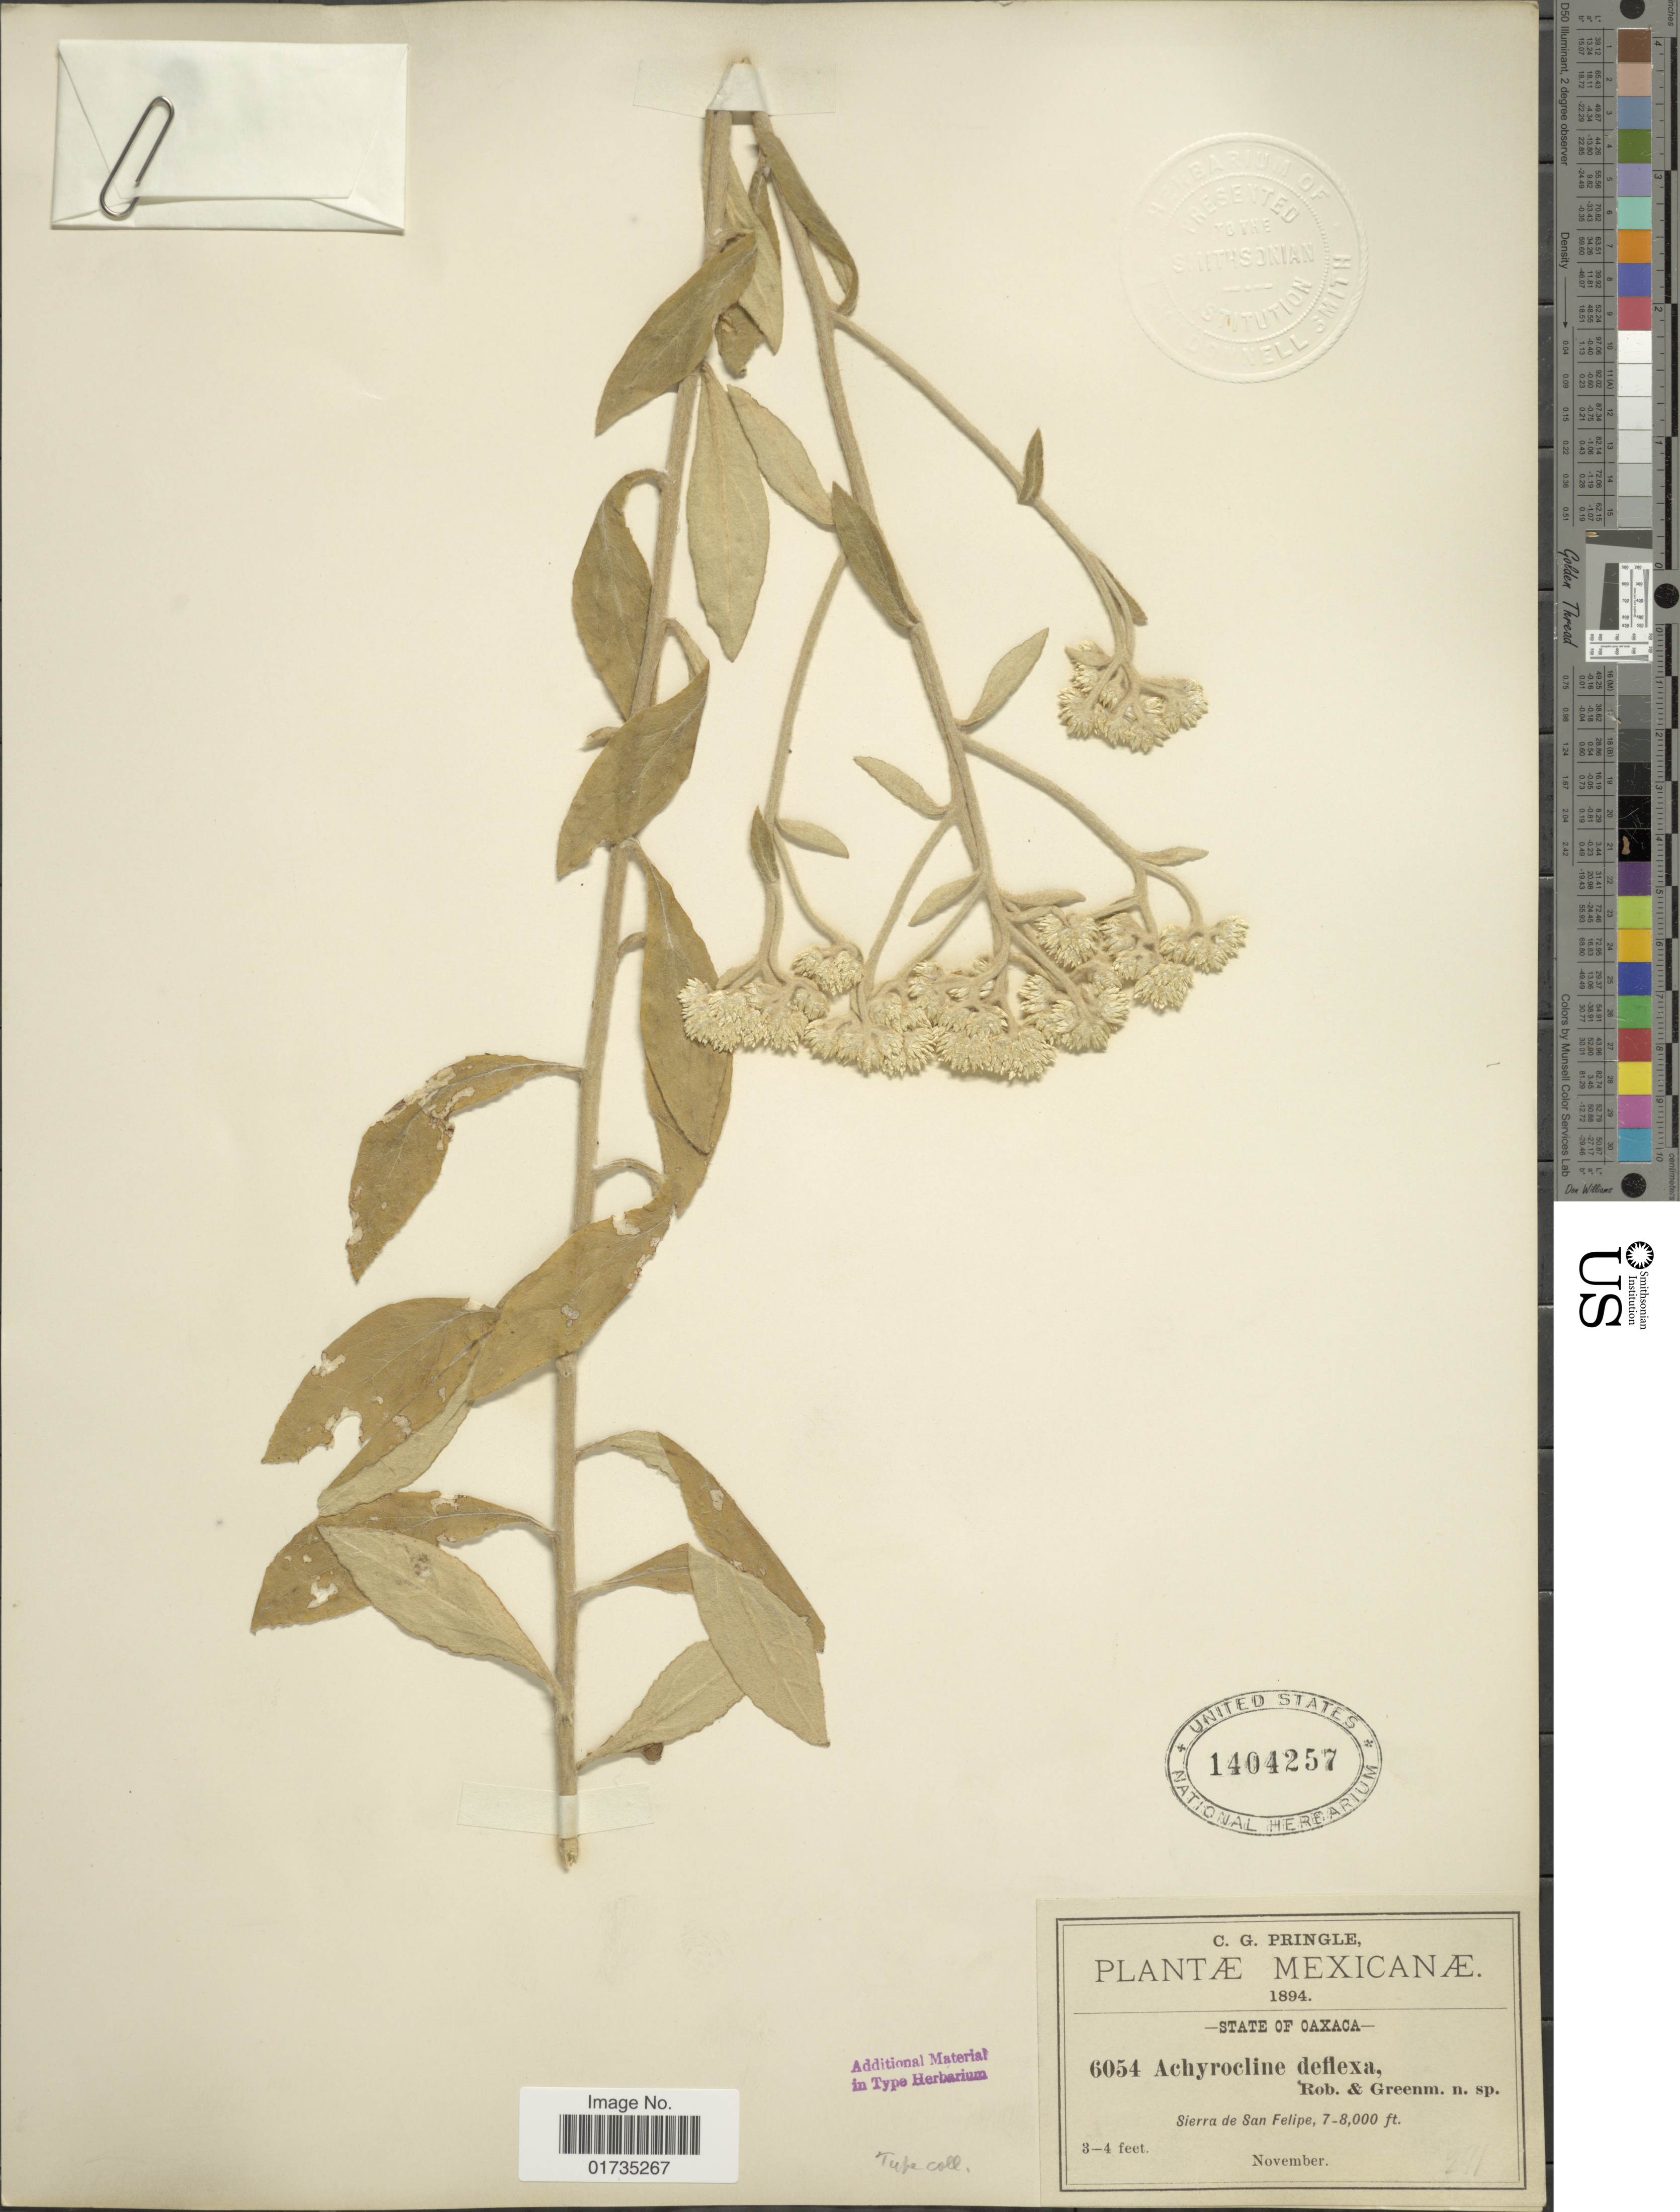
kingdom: Plantae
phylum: Tracheophyta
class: Magnoliopsida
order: Asterales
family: Asteraceae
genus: Achyrocline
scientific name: Achyrocline deflexa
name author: B.L. Rob. & Greenm.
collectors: C. G. Pringle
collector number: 6054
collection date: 1894-11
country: Mexico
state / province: Oaxaca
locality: Sierra de San Felipe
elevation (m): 2134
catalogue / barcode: US 1404257